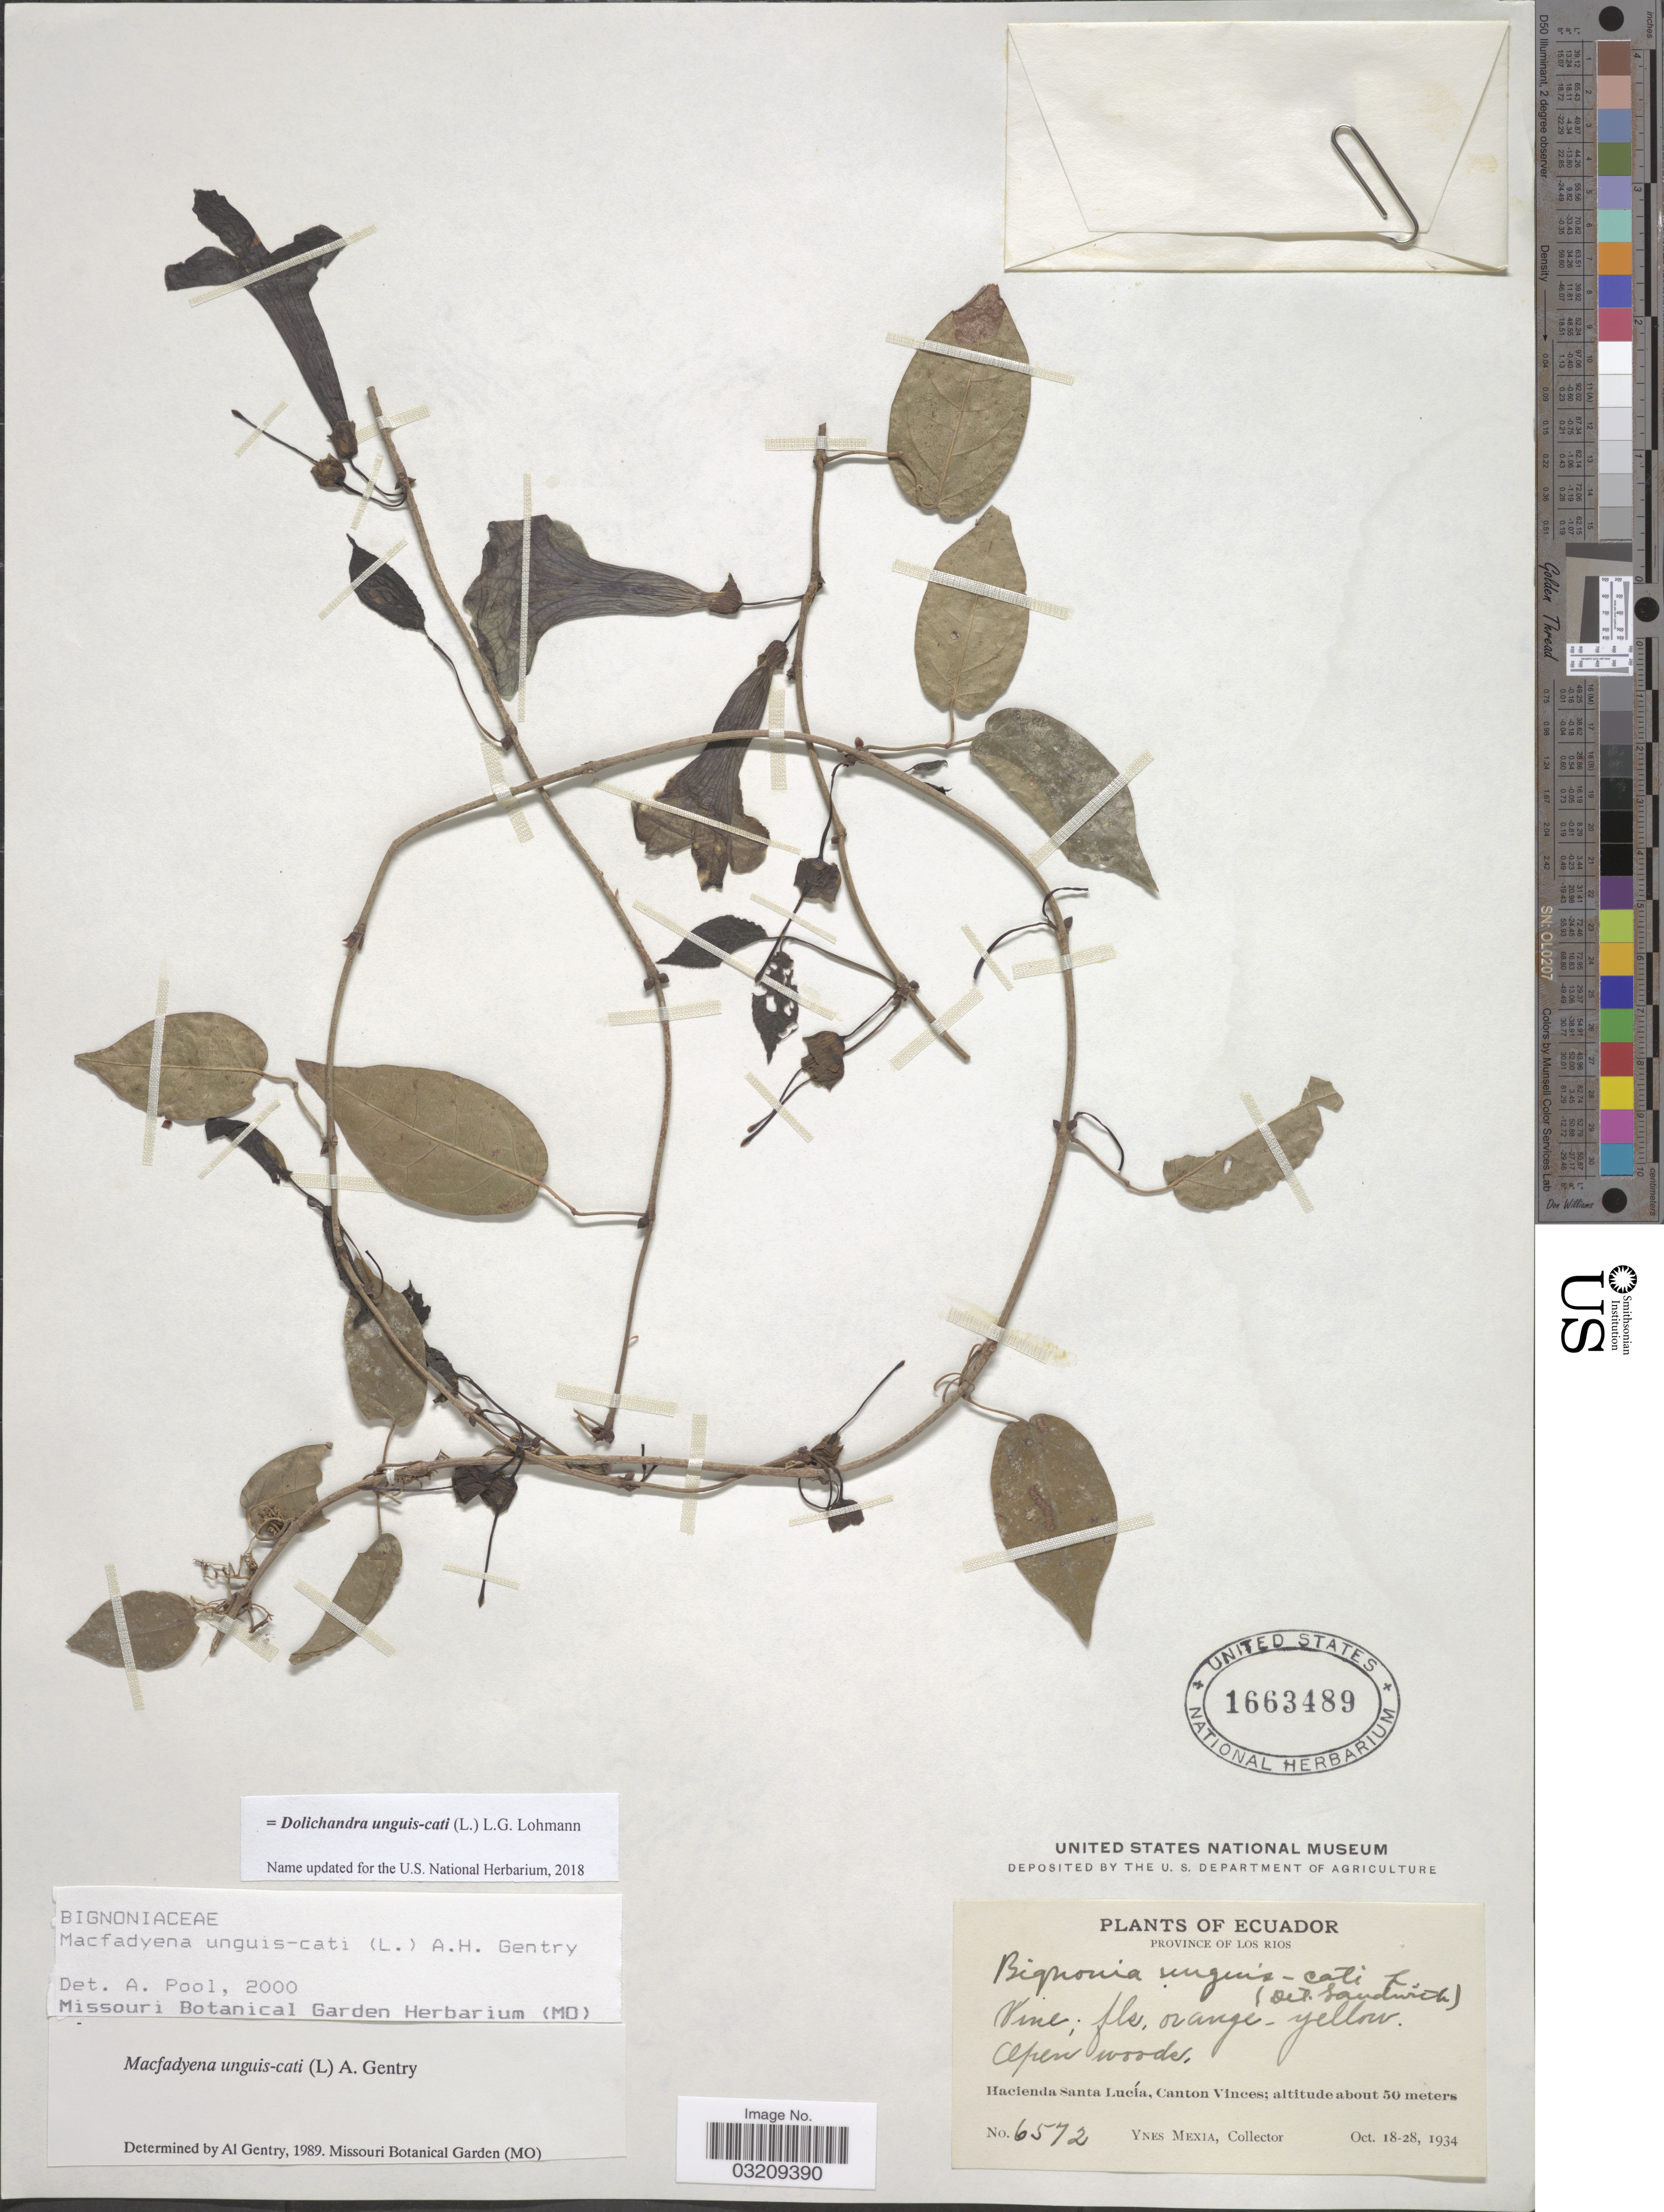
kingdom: Plantae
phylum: Tracheophyta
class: Magnoliopsida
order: Lamiales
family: Bignoniaceae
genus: Dolichandra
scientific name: Dolichandra unguis-cati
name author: (L.) L.G. Lohmann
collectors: Y. Mexia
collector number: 6572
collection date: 1934-10-18/1934-10-28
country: Ecuador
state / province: Los Ríos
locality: Hacienda Santa Lucía, Canton Vinces.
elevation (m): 50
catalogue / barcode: US 1663489